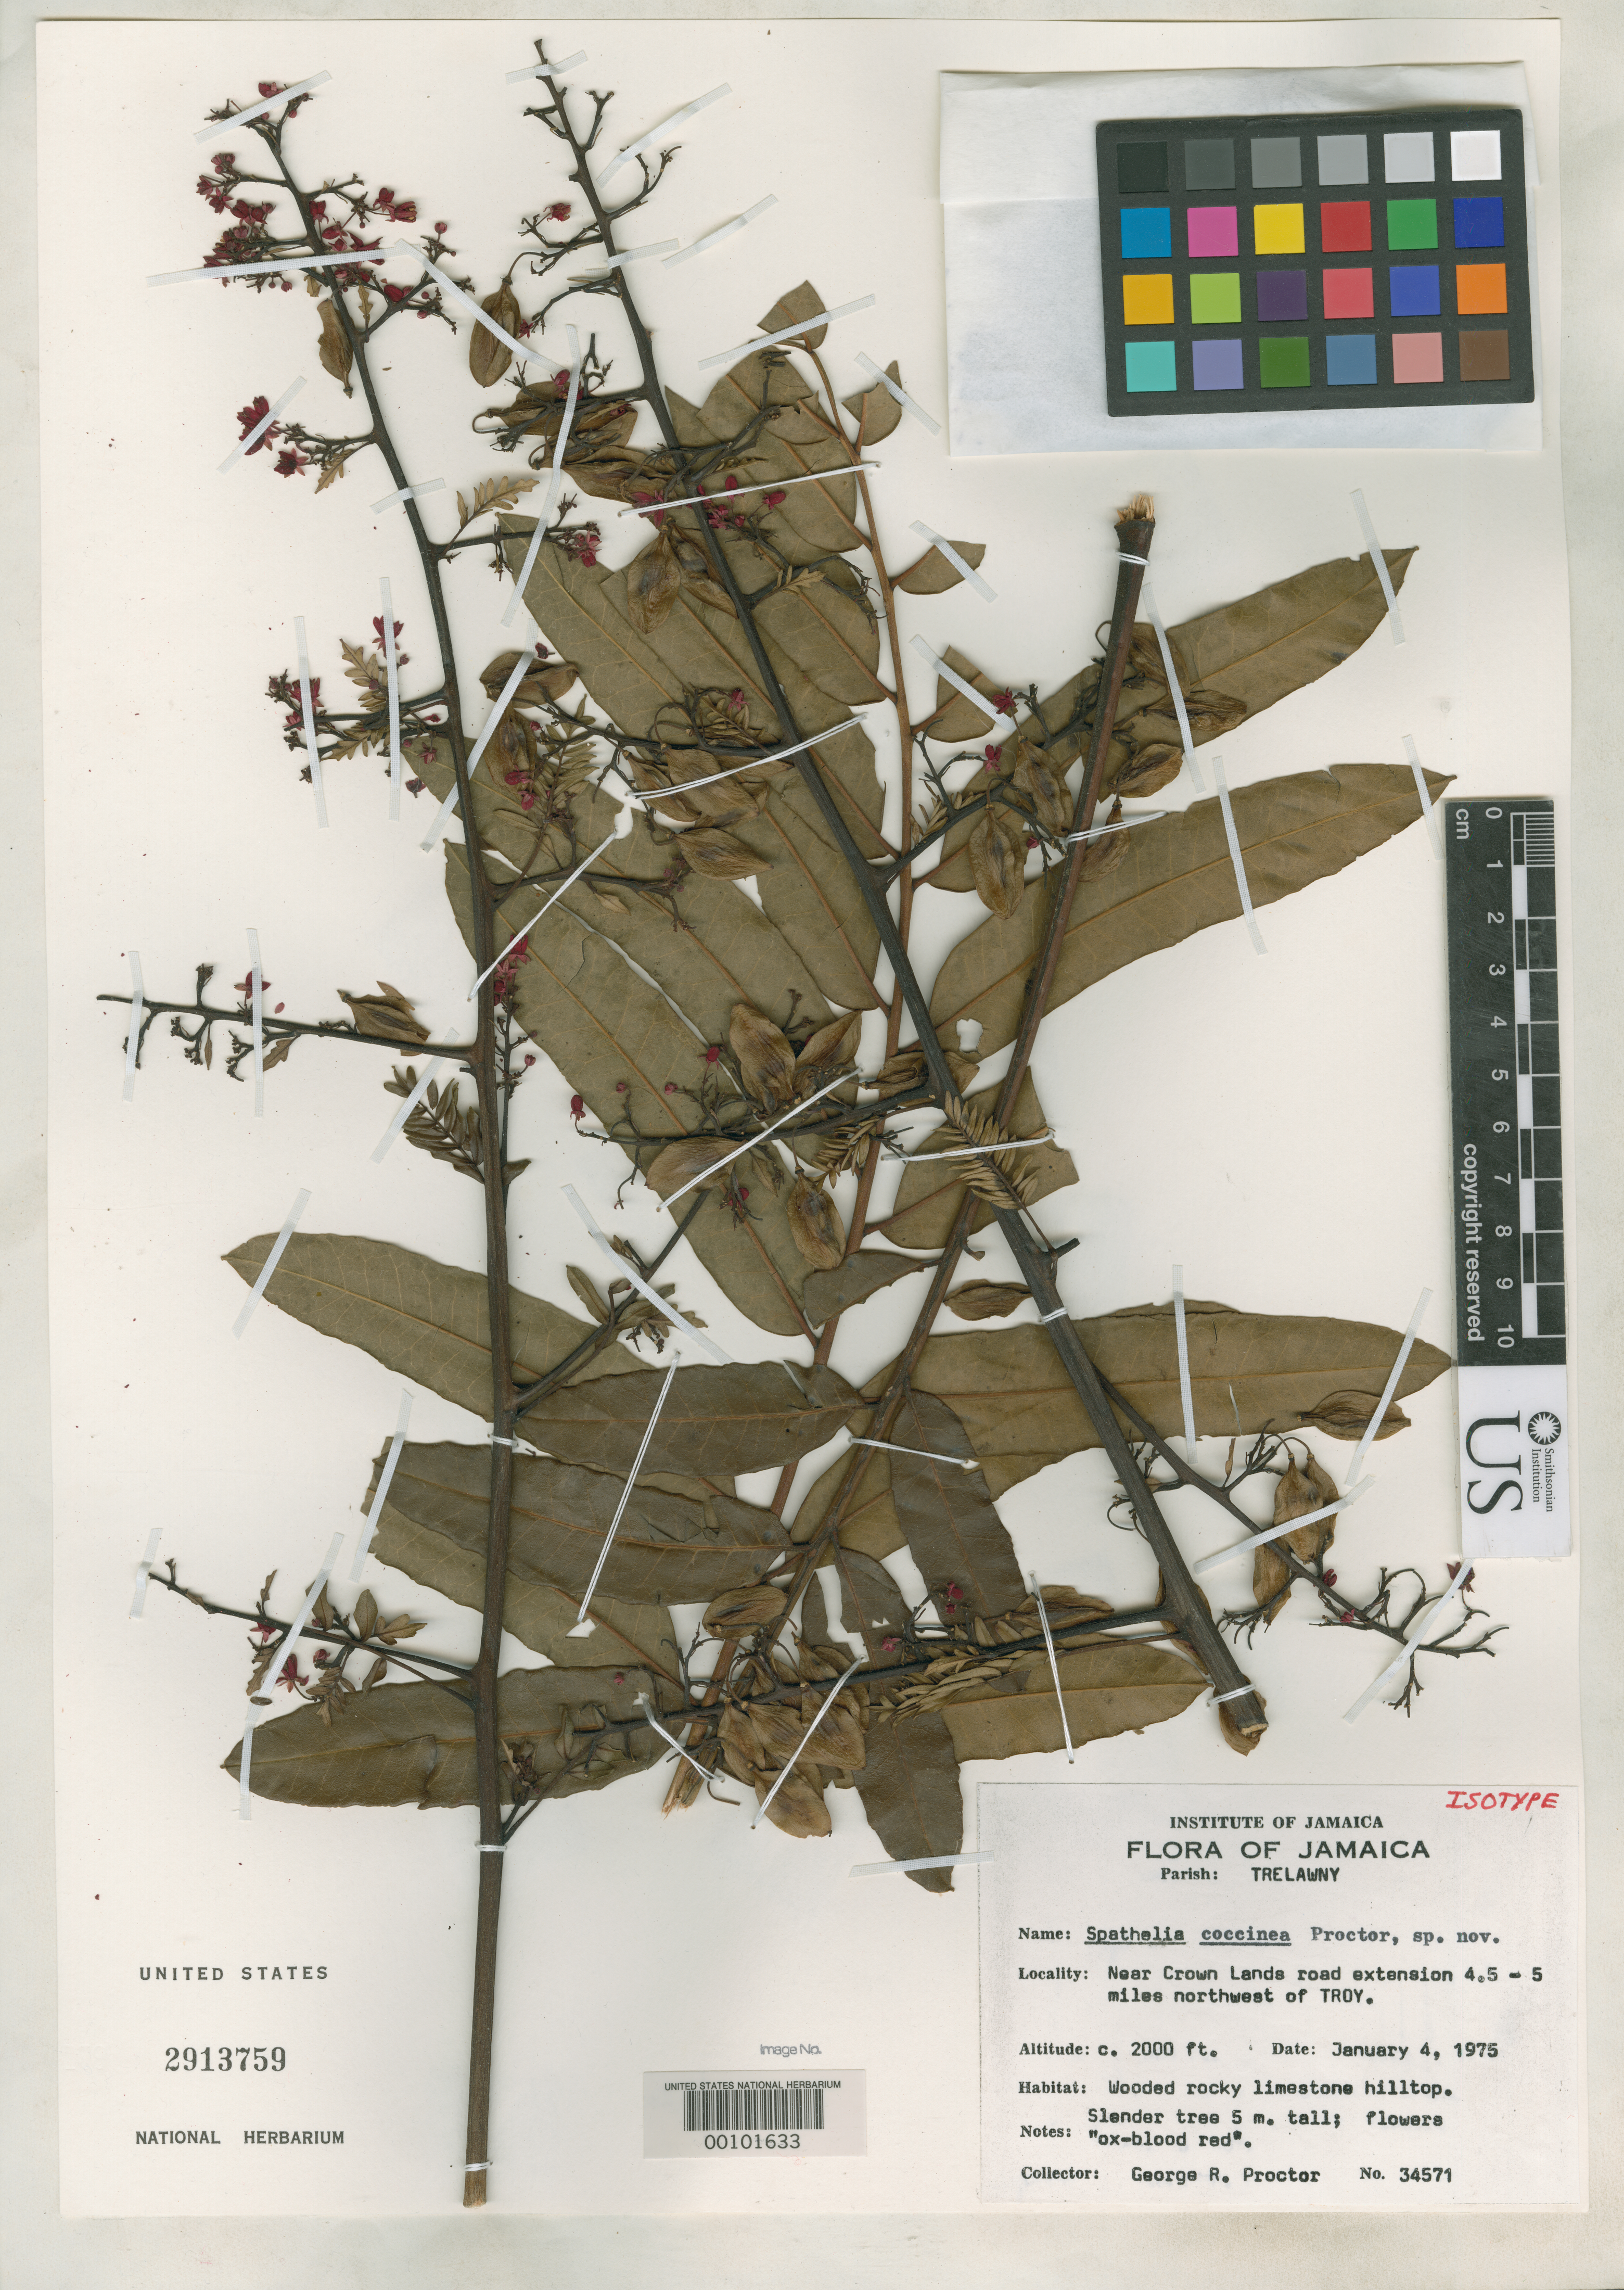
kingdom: Plantae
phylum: Tracheophyta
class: Magnoliopsida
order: Sapindales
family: Rutaceae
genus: Spathelia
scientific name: Spathelia coccinea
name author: Proctor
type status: Isotype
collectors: G. R. Proctor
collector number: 34571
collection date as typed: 04 Jan 1975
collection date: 1975-01-04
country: Jamaica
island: Greater Antilles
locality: Near Crown Lands rd. extension 4.5-5 mi NW of Troy, Trelawny; alt. 2000 ft.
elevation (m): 610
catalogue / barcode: US 2913759